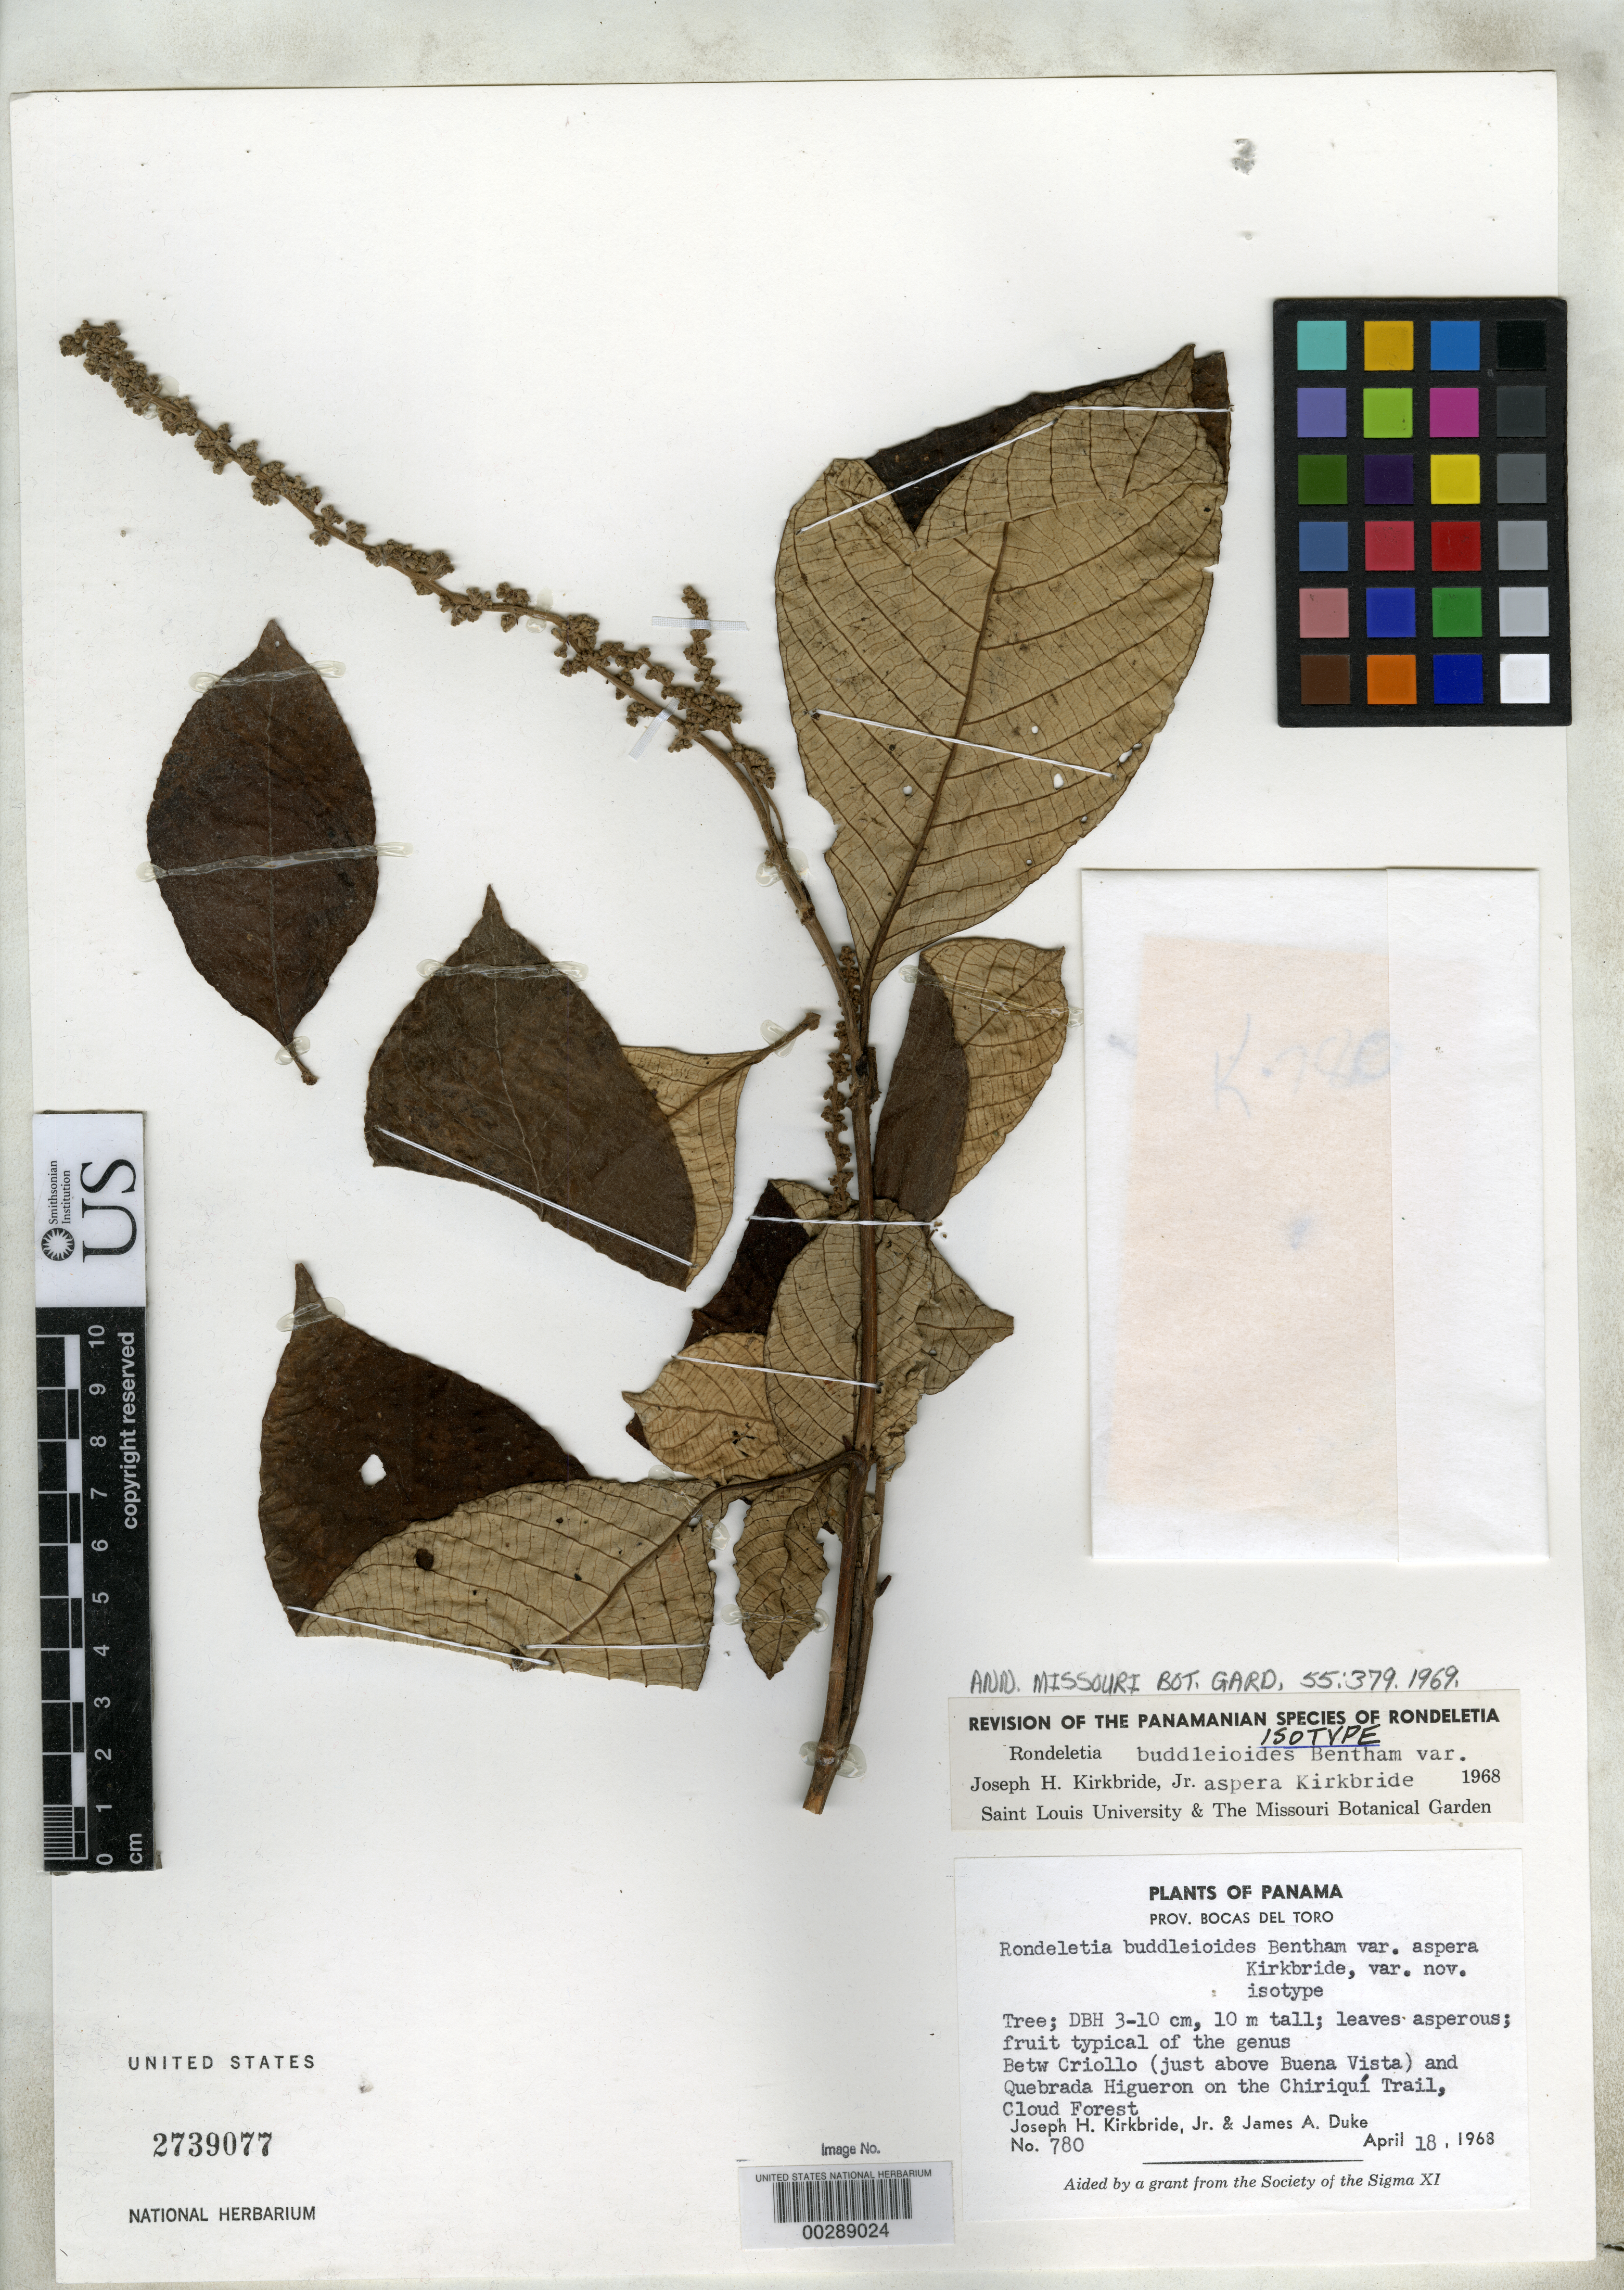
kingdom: Plantae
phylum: Tracheophyta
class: Magnoliopsida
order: Gentianales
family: Rubiaceae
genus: Rondeletia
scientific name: Rondeletia buddleioides var. aspera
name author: J.H. Kirkbr.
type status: Isotype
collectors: J. H. Kirkbride & J. A. Duke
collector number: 780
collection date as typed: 18 Apr 1968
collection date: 1968-04-18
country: Panama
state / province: Bocas del Toro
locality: Between Criollo (just above Buena Vista) and Quebrada Higueron on Chiriqui Trail, cloud forest.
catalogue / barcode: US 2739077